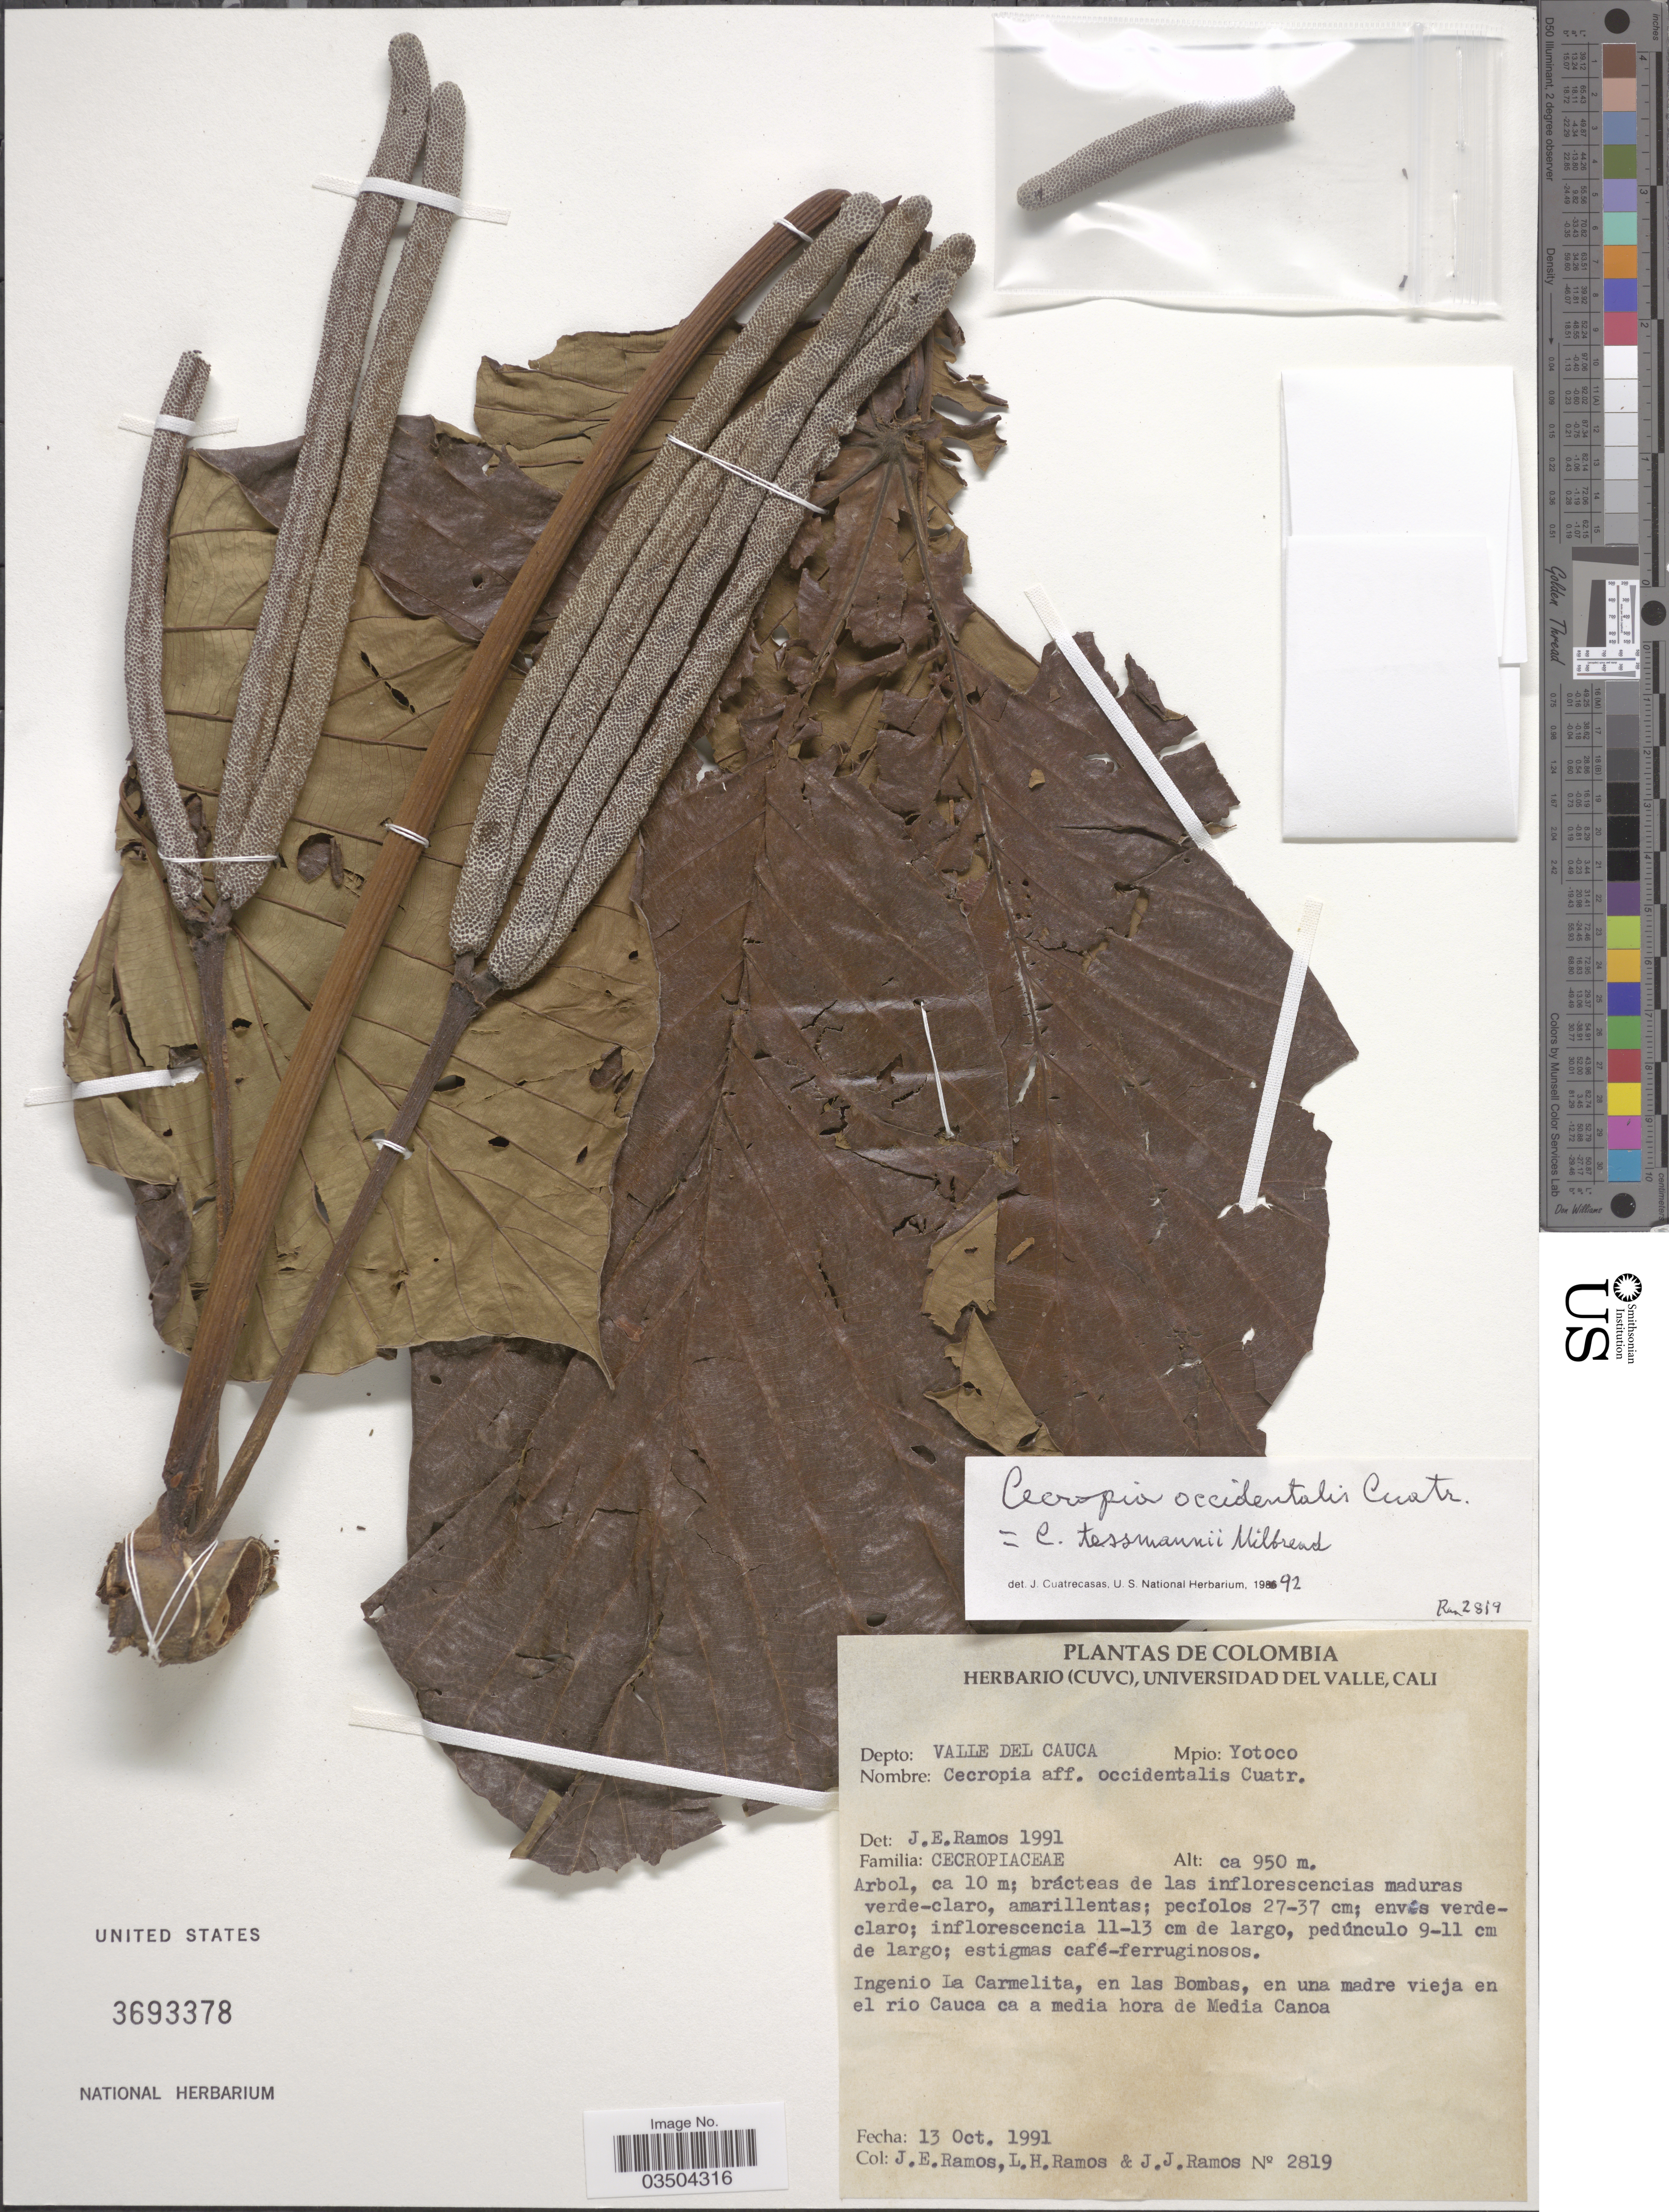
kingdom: Plantae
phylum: Tracheophyta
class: Magnoliopsida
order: Rosales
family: Urticaceae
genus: Cecropia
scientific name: Cecropia membranacea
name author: Trécul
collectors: J. E. Ramos, L. Ramos & J. J. Ramos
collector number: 2819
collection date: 1991-10-13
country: Colombia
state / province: Valle del Cauca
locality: Depto: Valle del Cauca. Mpio: Yotoco. Ingenio La Carmelita, en las Bombas, en una madre vieja en el rio Cauca ca a media hora de Media Canoa.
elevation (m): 950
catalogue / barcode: US 3693378